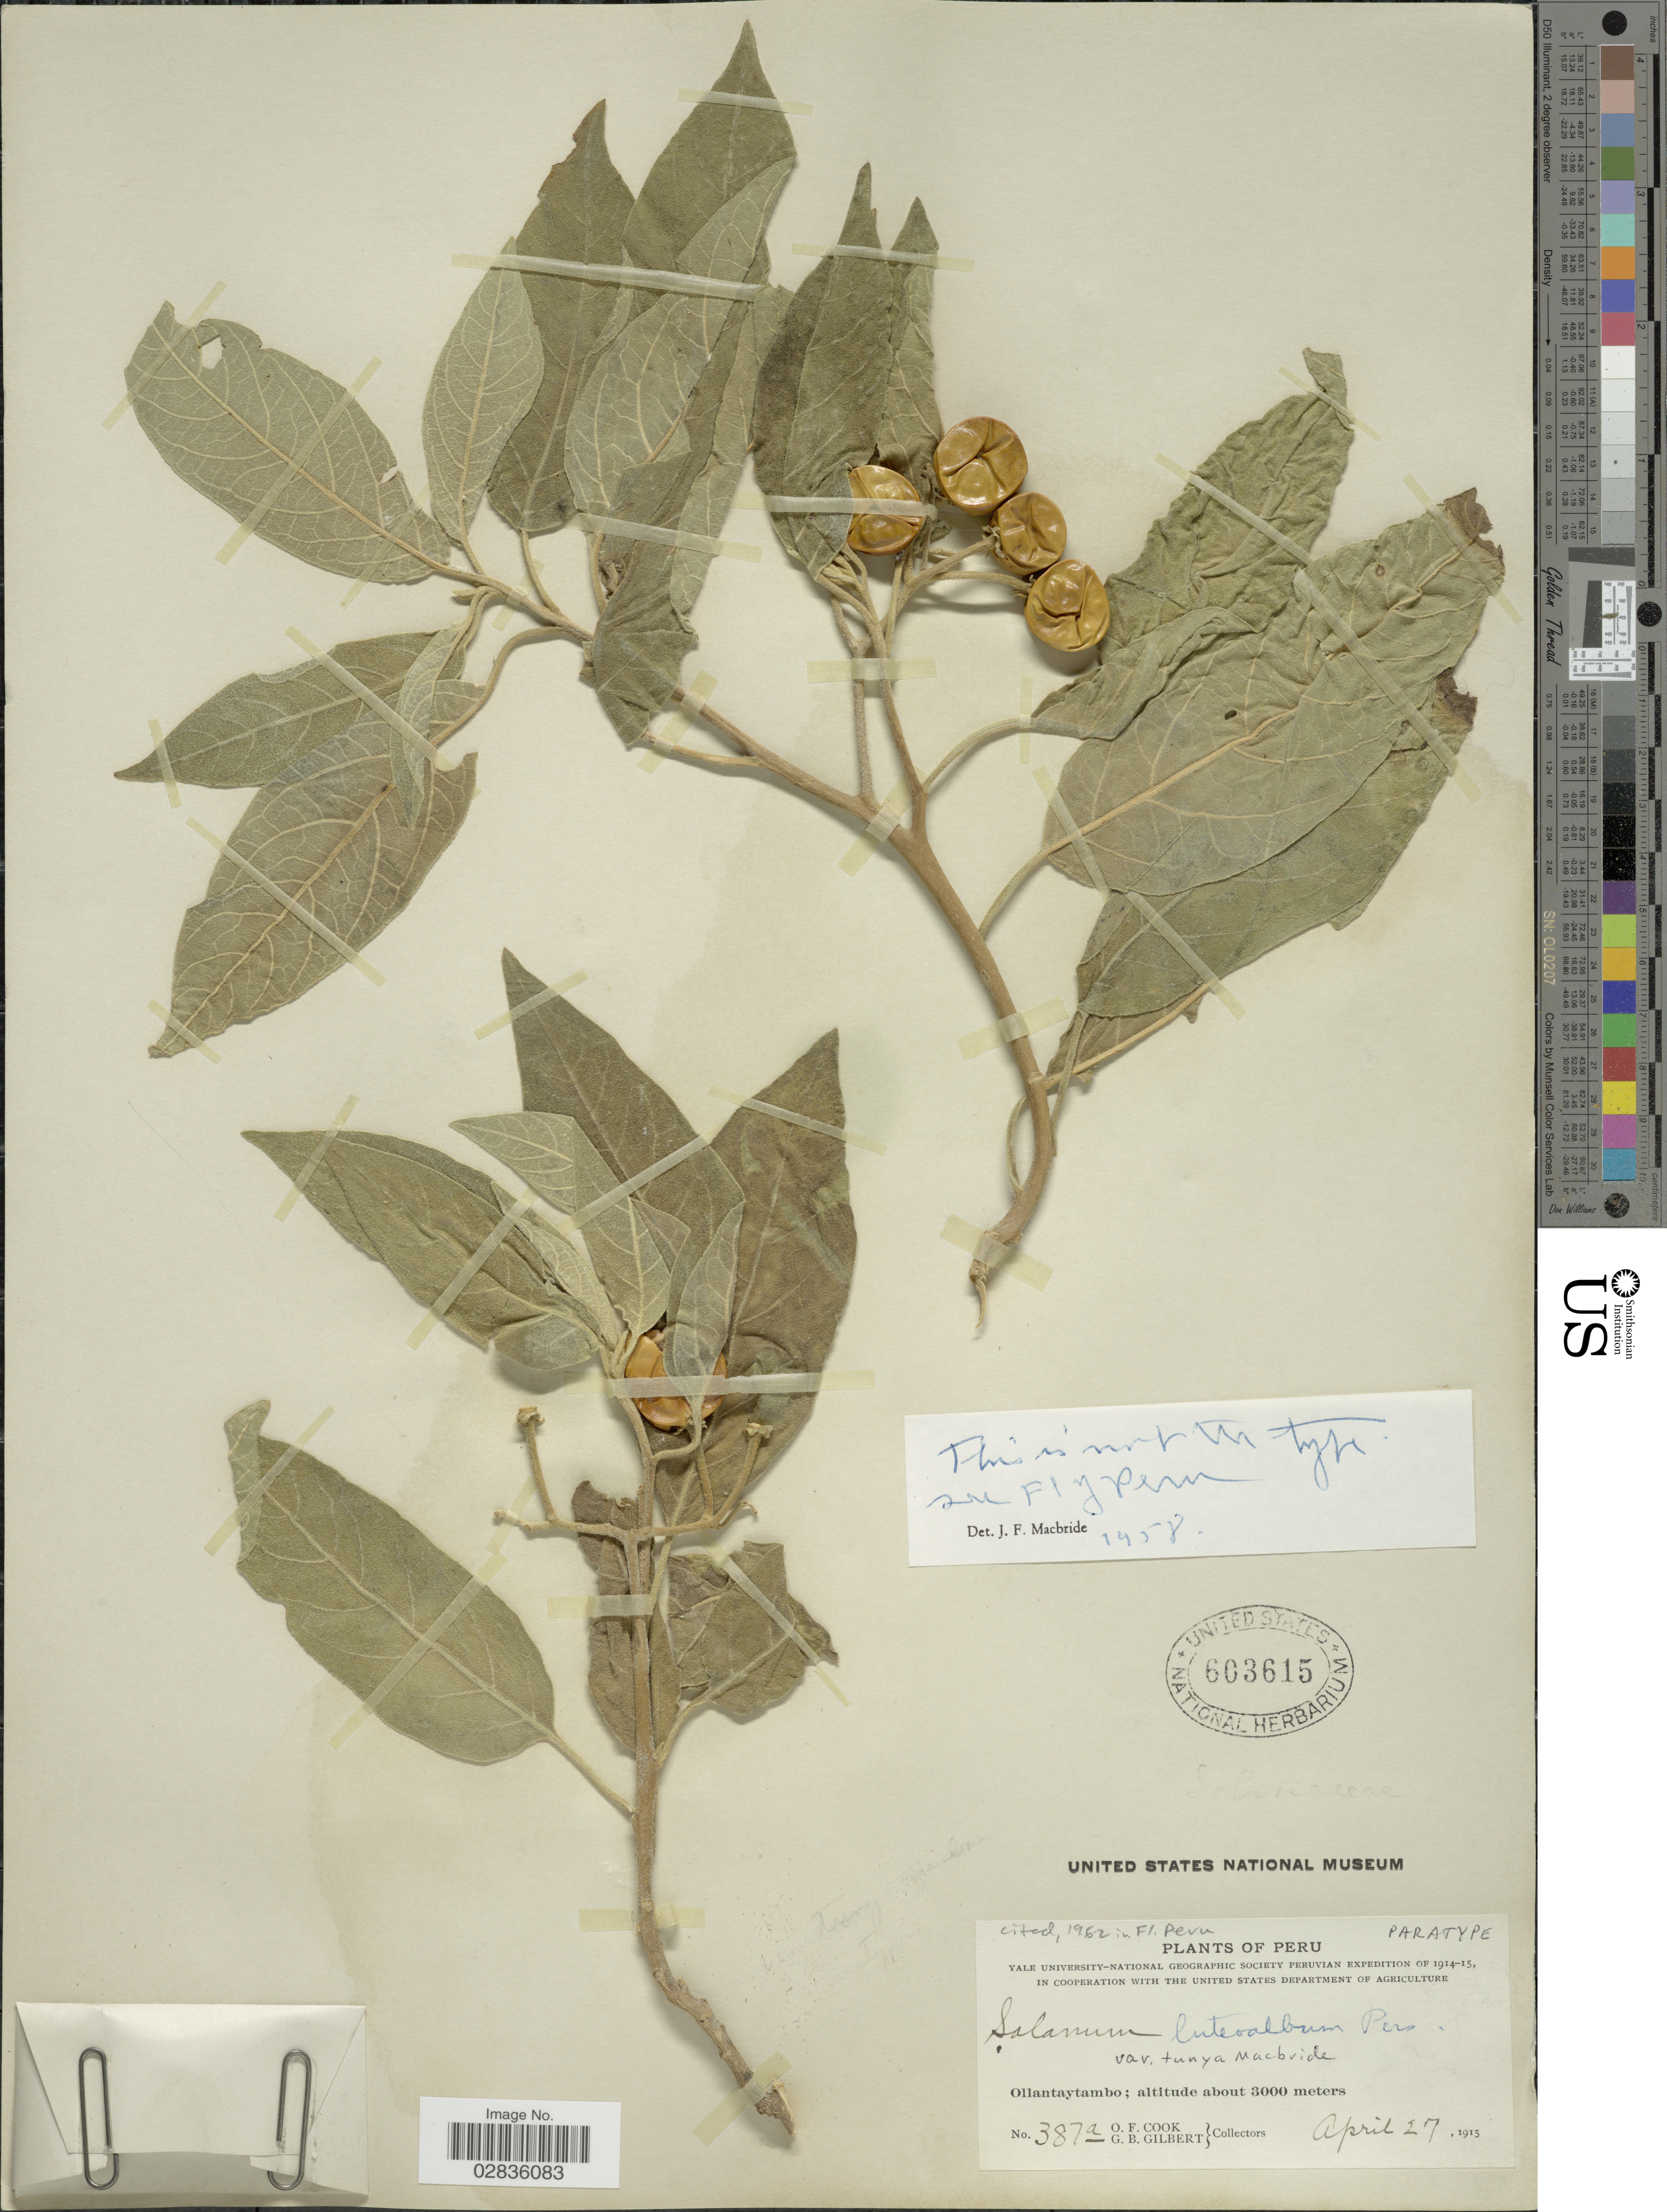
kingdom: Plantae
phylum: Tracheophyta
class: Magnoliopsida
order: Solanales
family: Solanaceae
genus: Solanum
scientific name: Solanum luteoalbum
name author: Pers.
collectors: O. F. Cook & G. B. Gilbert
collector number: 387a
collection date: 1915-04-27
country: Peru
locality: Ollantaytambo.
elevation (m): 3000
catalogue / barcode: US 603615